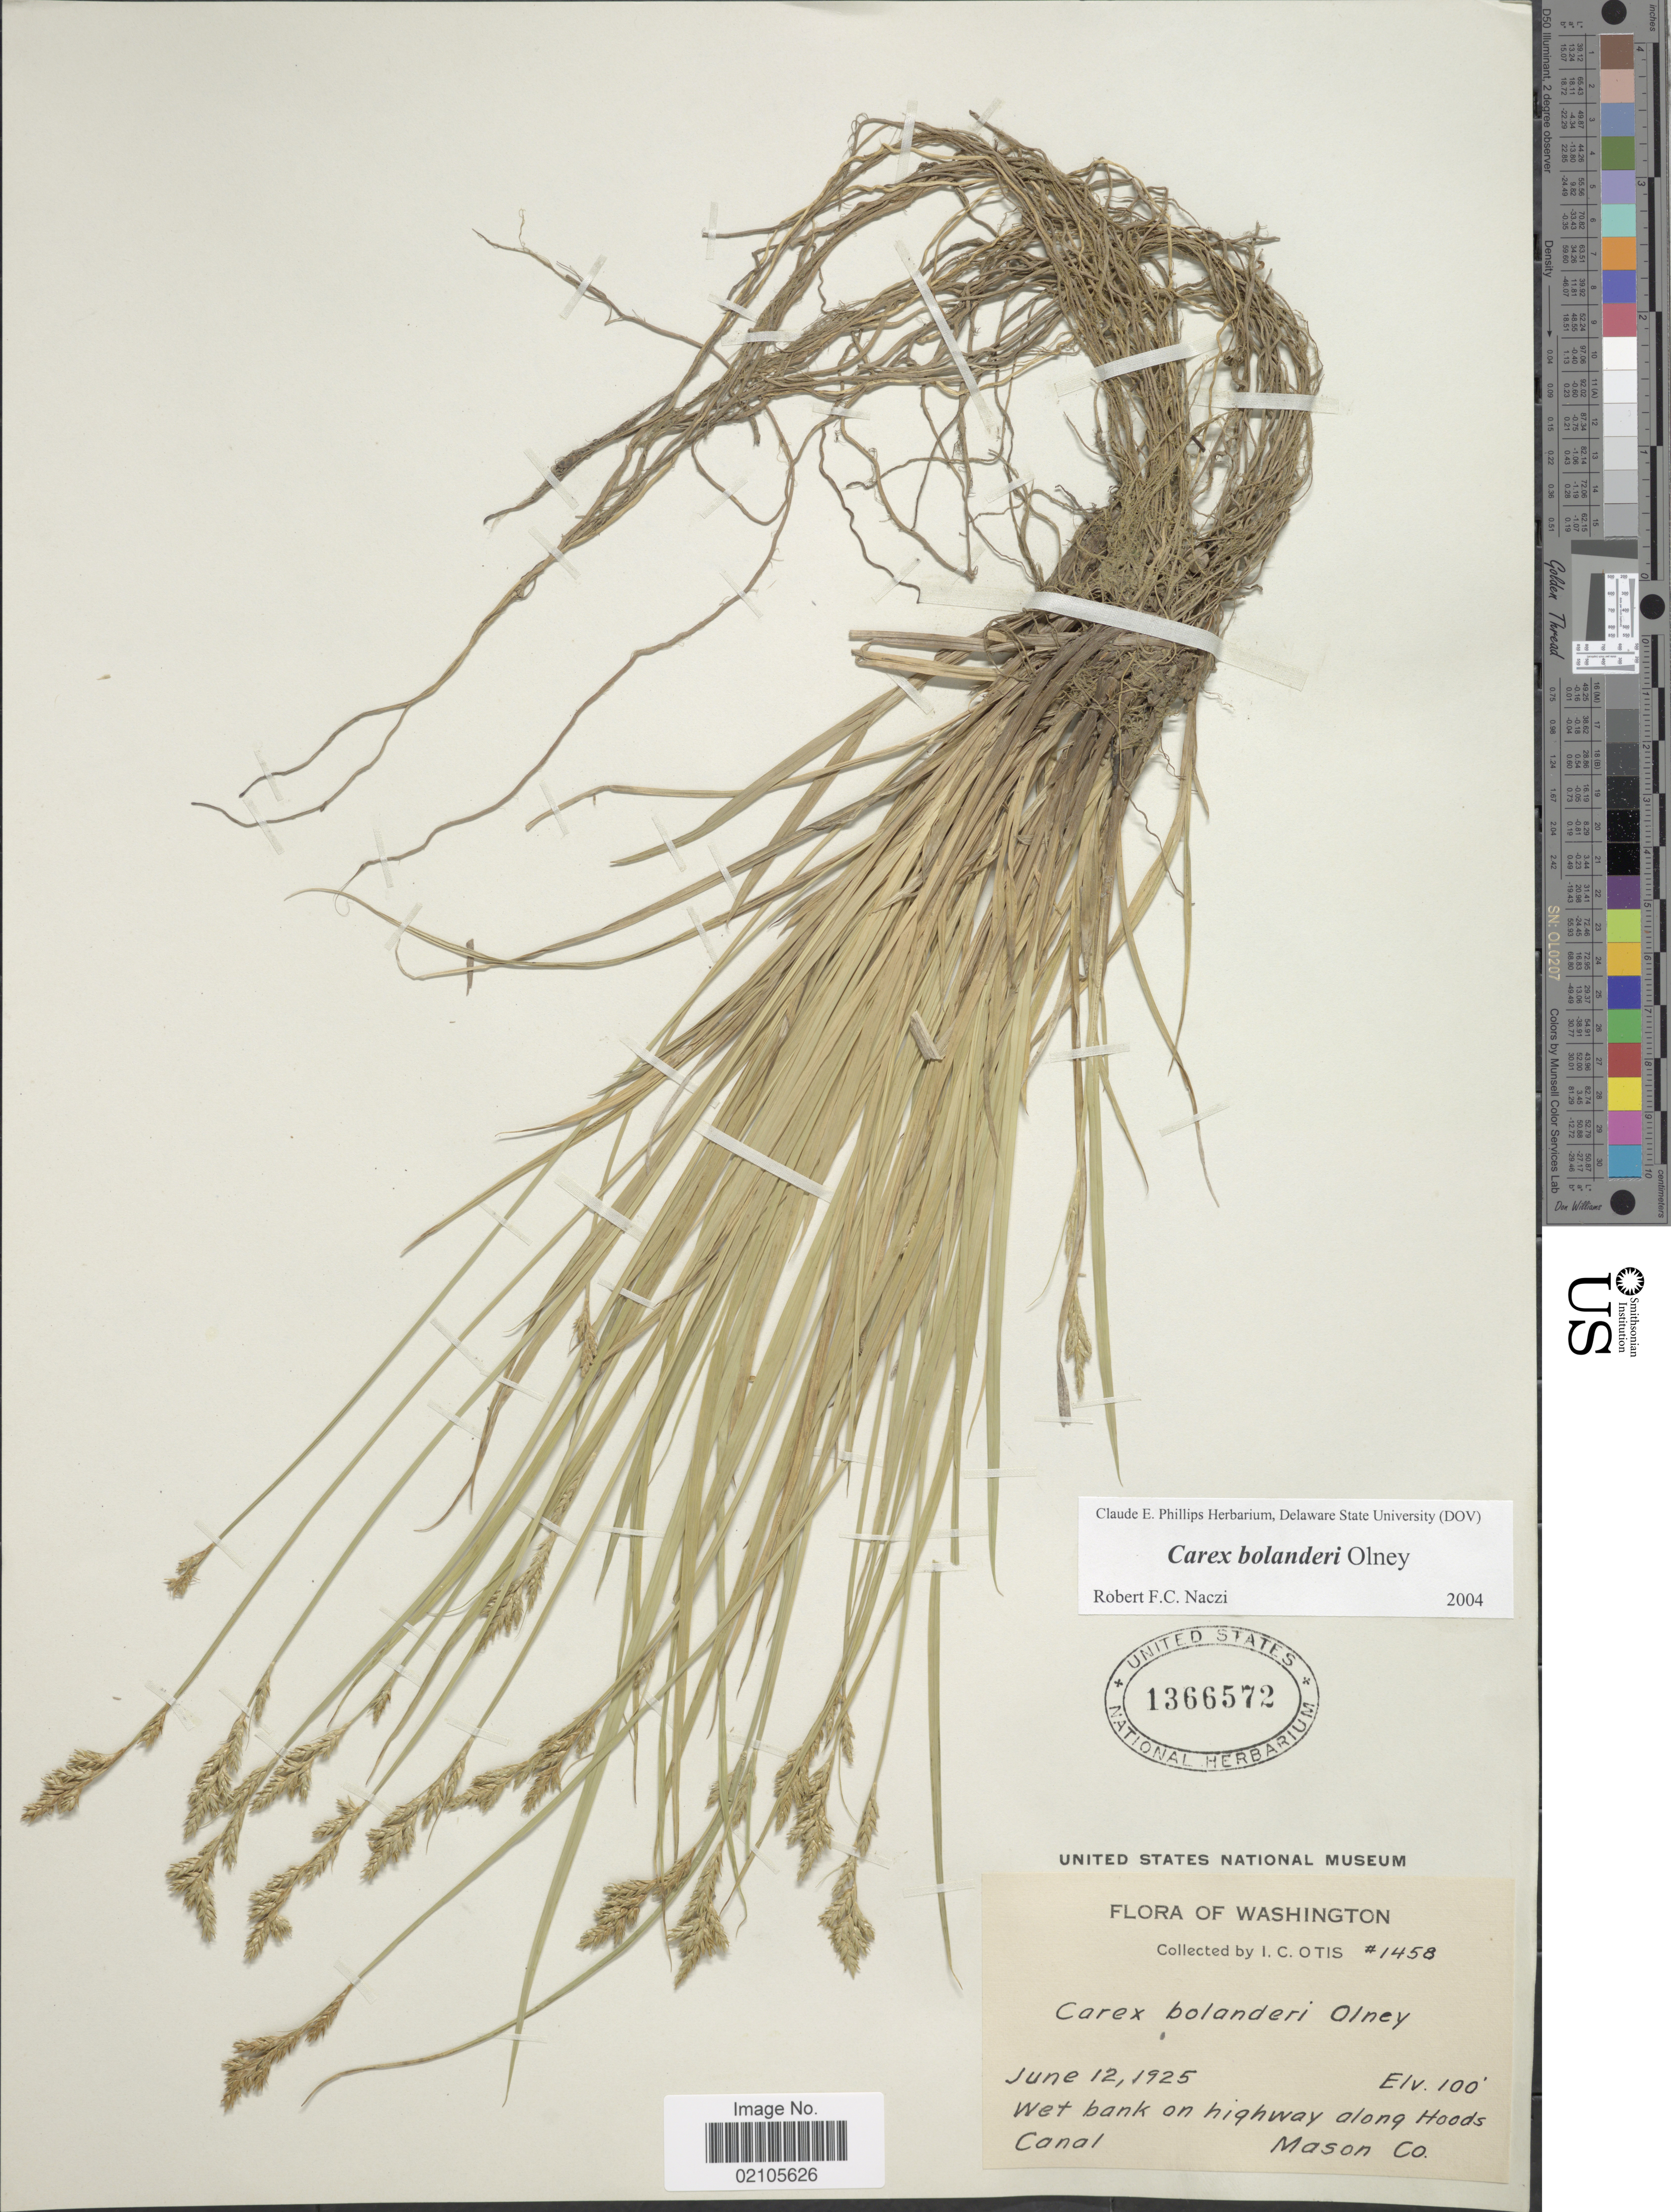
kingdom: Plantae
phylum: Tracheophyta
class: Liliopsida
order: Poales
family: Cyperaceae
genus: Carex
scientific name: Carex bolanderi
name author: Olney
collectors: I. C. Otis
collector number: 1458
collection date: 1925-06-12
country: United States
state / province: Washington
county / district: Mason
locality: Wet bank on highway along Hoods Canal, Mason Co.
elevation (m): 30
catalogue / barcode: US 1366572